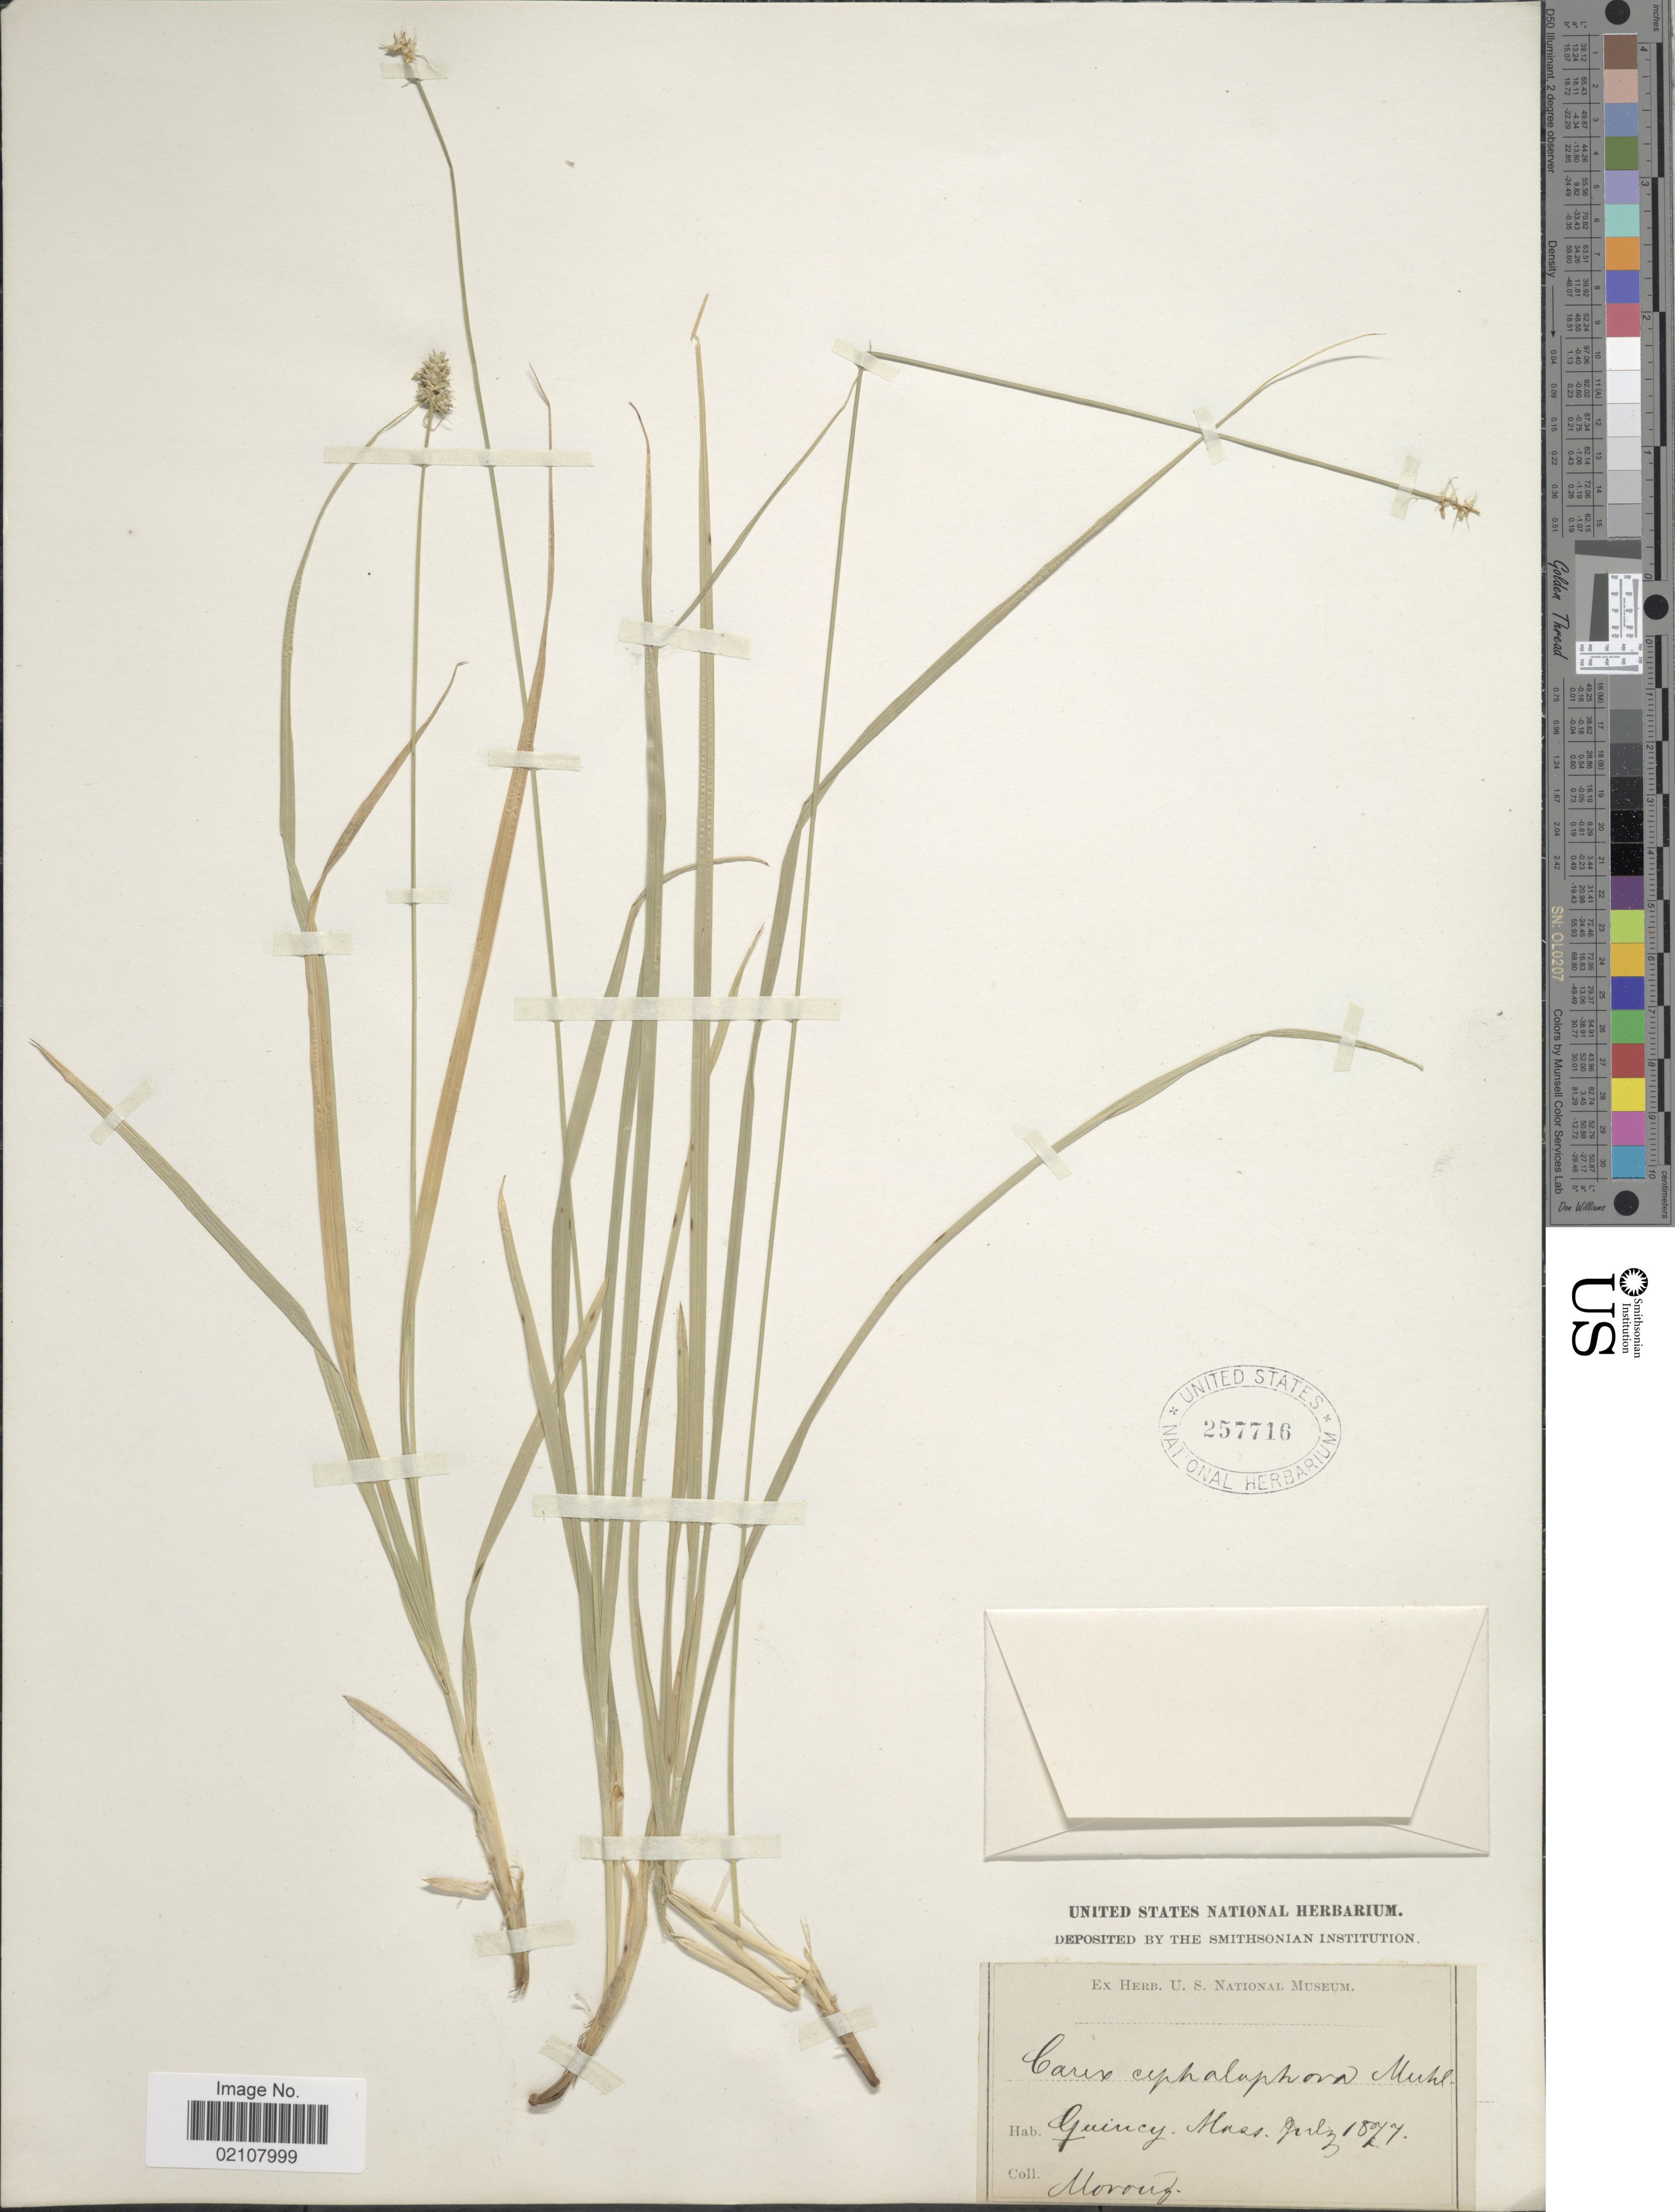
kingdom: Plantae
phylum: Tracheophyta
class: Liliopsida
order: Poales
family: Cyperaceae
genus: Carex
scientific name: Carex cephalophora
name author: Muhl. ex Willd.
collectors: Morong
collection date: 1877-07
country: United States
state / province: Massachusetts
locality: Quincy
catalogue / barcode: US 257716